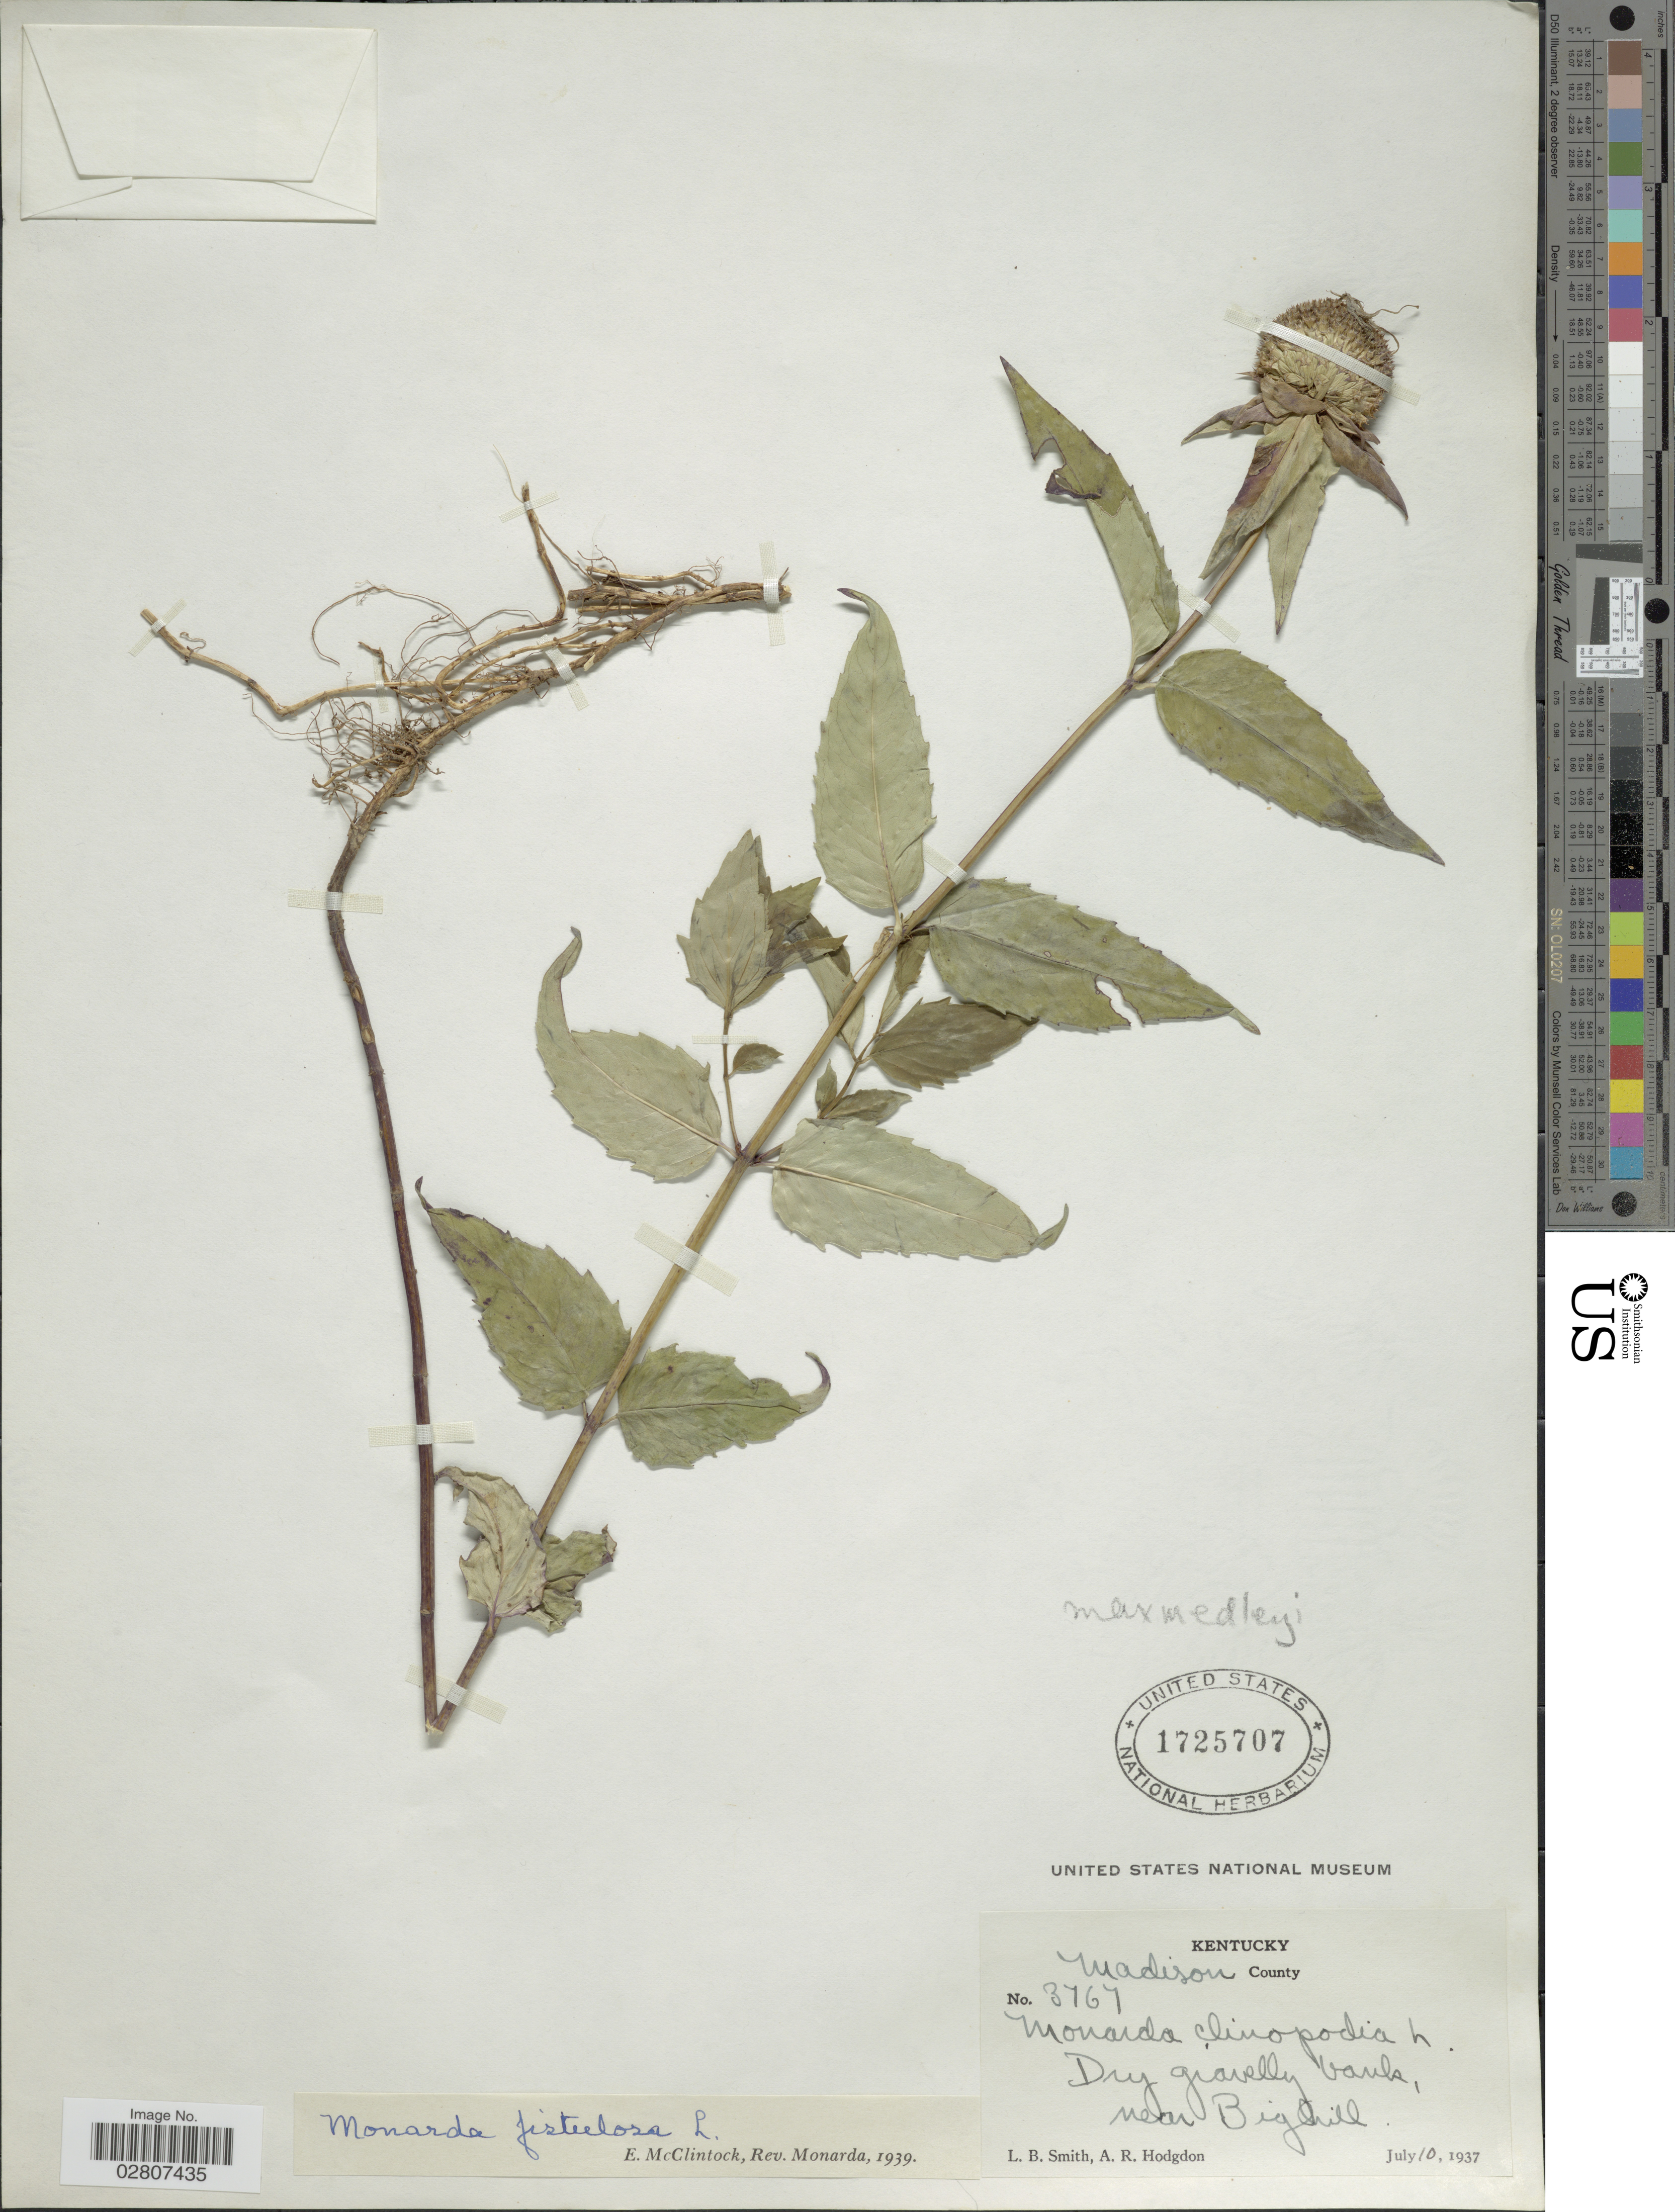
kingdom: Plantae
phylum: Tracheophyta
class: Magnoliopsida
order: Lamiales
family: Lamiaceae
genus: Monarda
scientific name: Monarda fistulosa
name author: L.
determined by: McClintock, E.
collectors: L. Smith & A. R. Hodgdon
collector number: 3767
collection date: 1937-07-10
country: United States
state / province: Kentucky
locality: Madison County. Dry gravelly bank, near Bighill.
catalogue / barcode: US 1725707